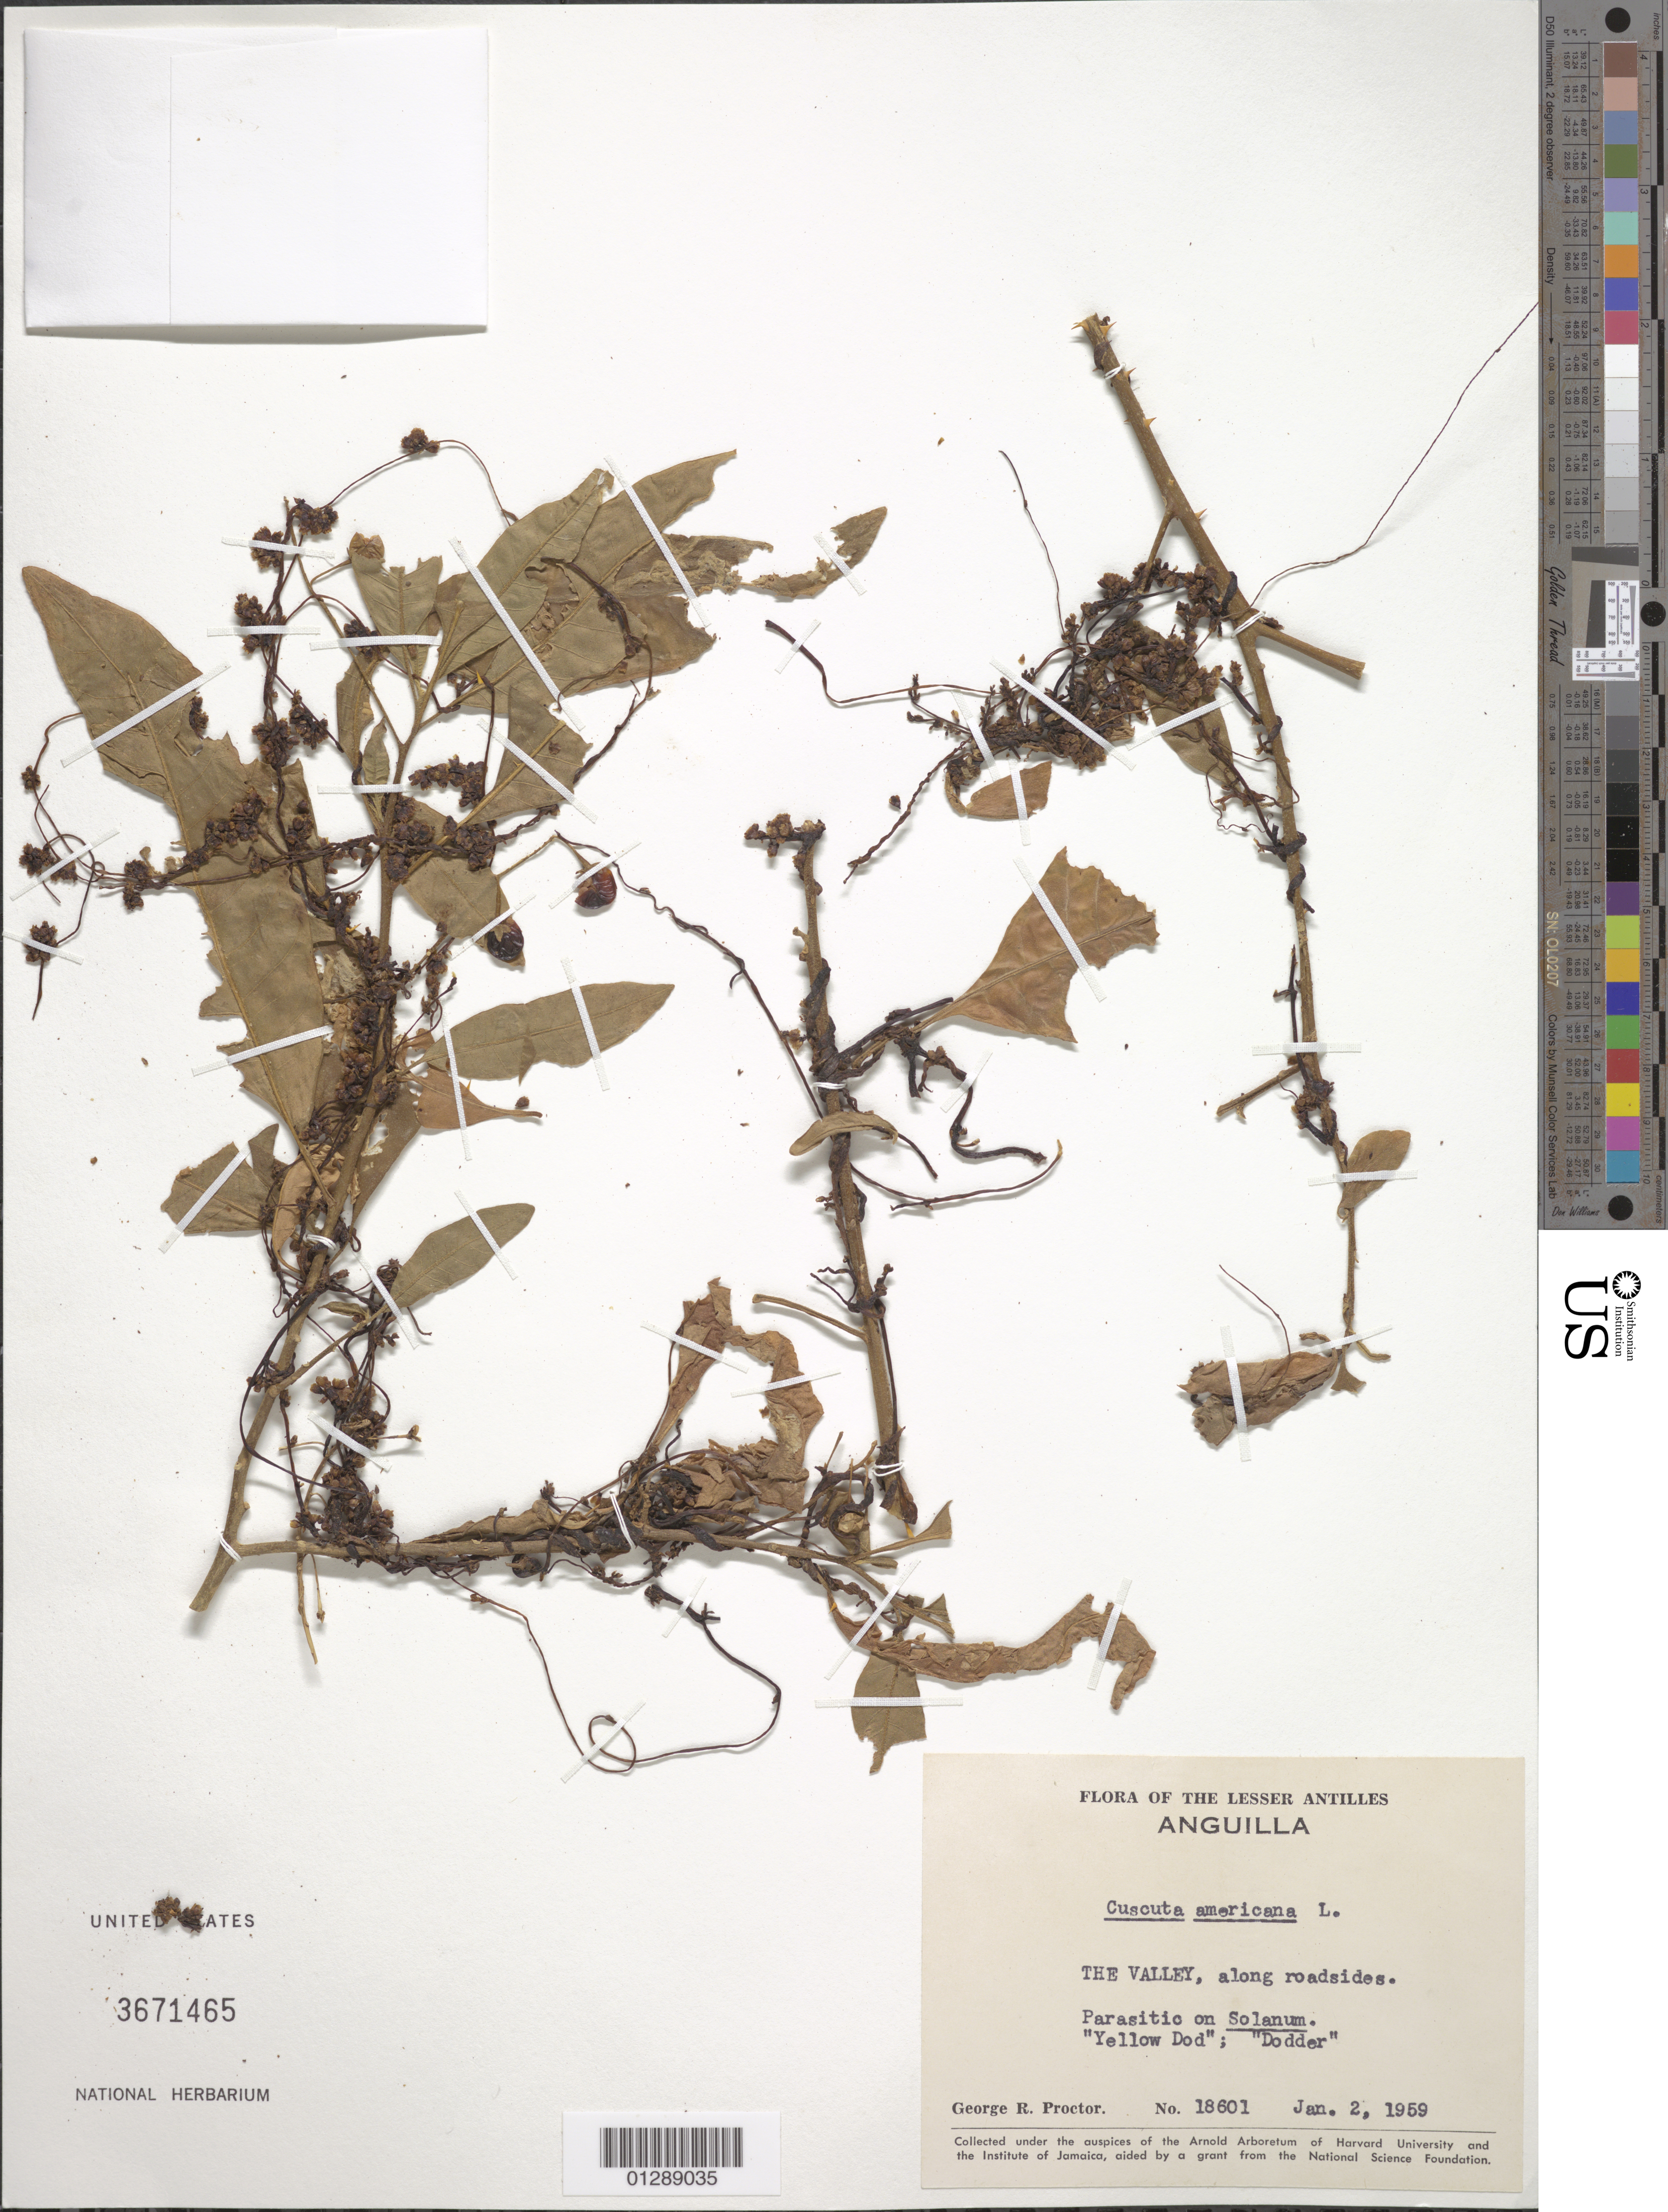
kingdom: Plantae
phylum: Tracheophyta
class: Magnoliopsida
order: Solanales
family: Convolvulaceae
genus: Cuscuta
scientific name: Cuscuta americana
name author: L.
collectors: G. R. Proctor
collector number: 18601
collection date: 1959-01-02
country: Anguilla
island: Anguilla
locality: The Valley.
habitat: Along roadsides.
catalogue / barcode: US 3671465